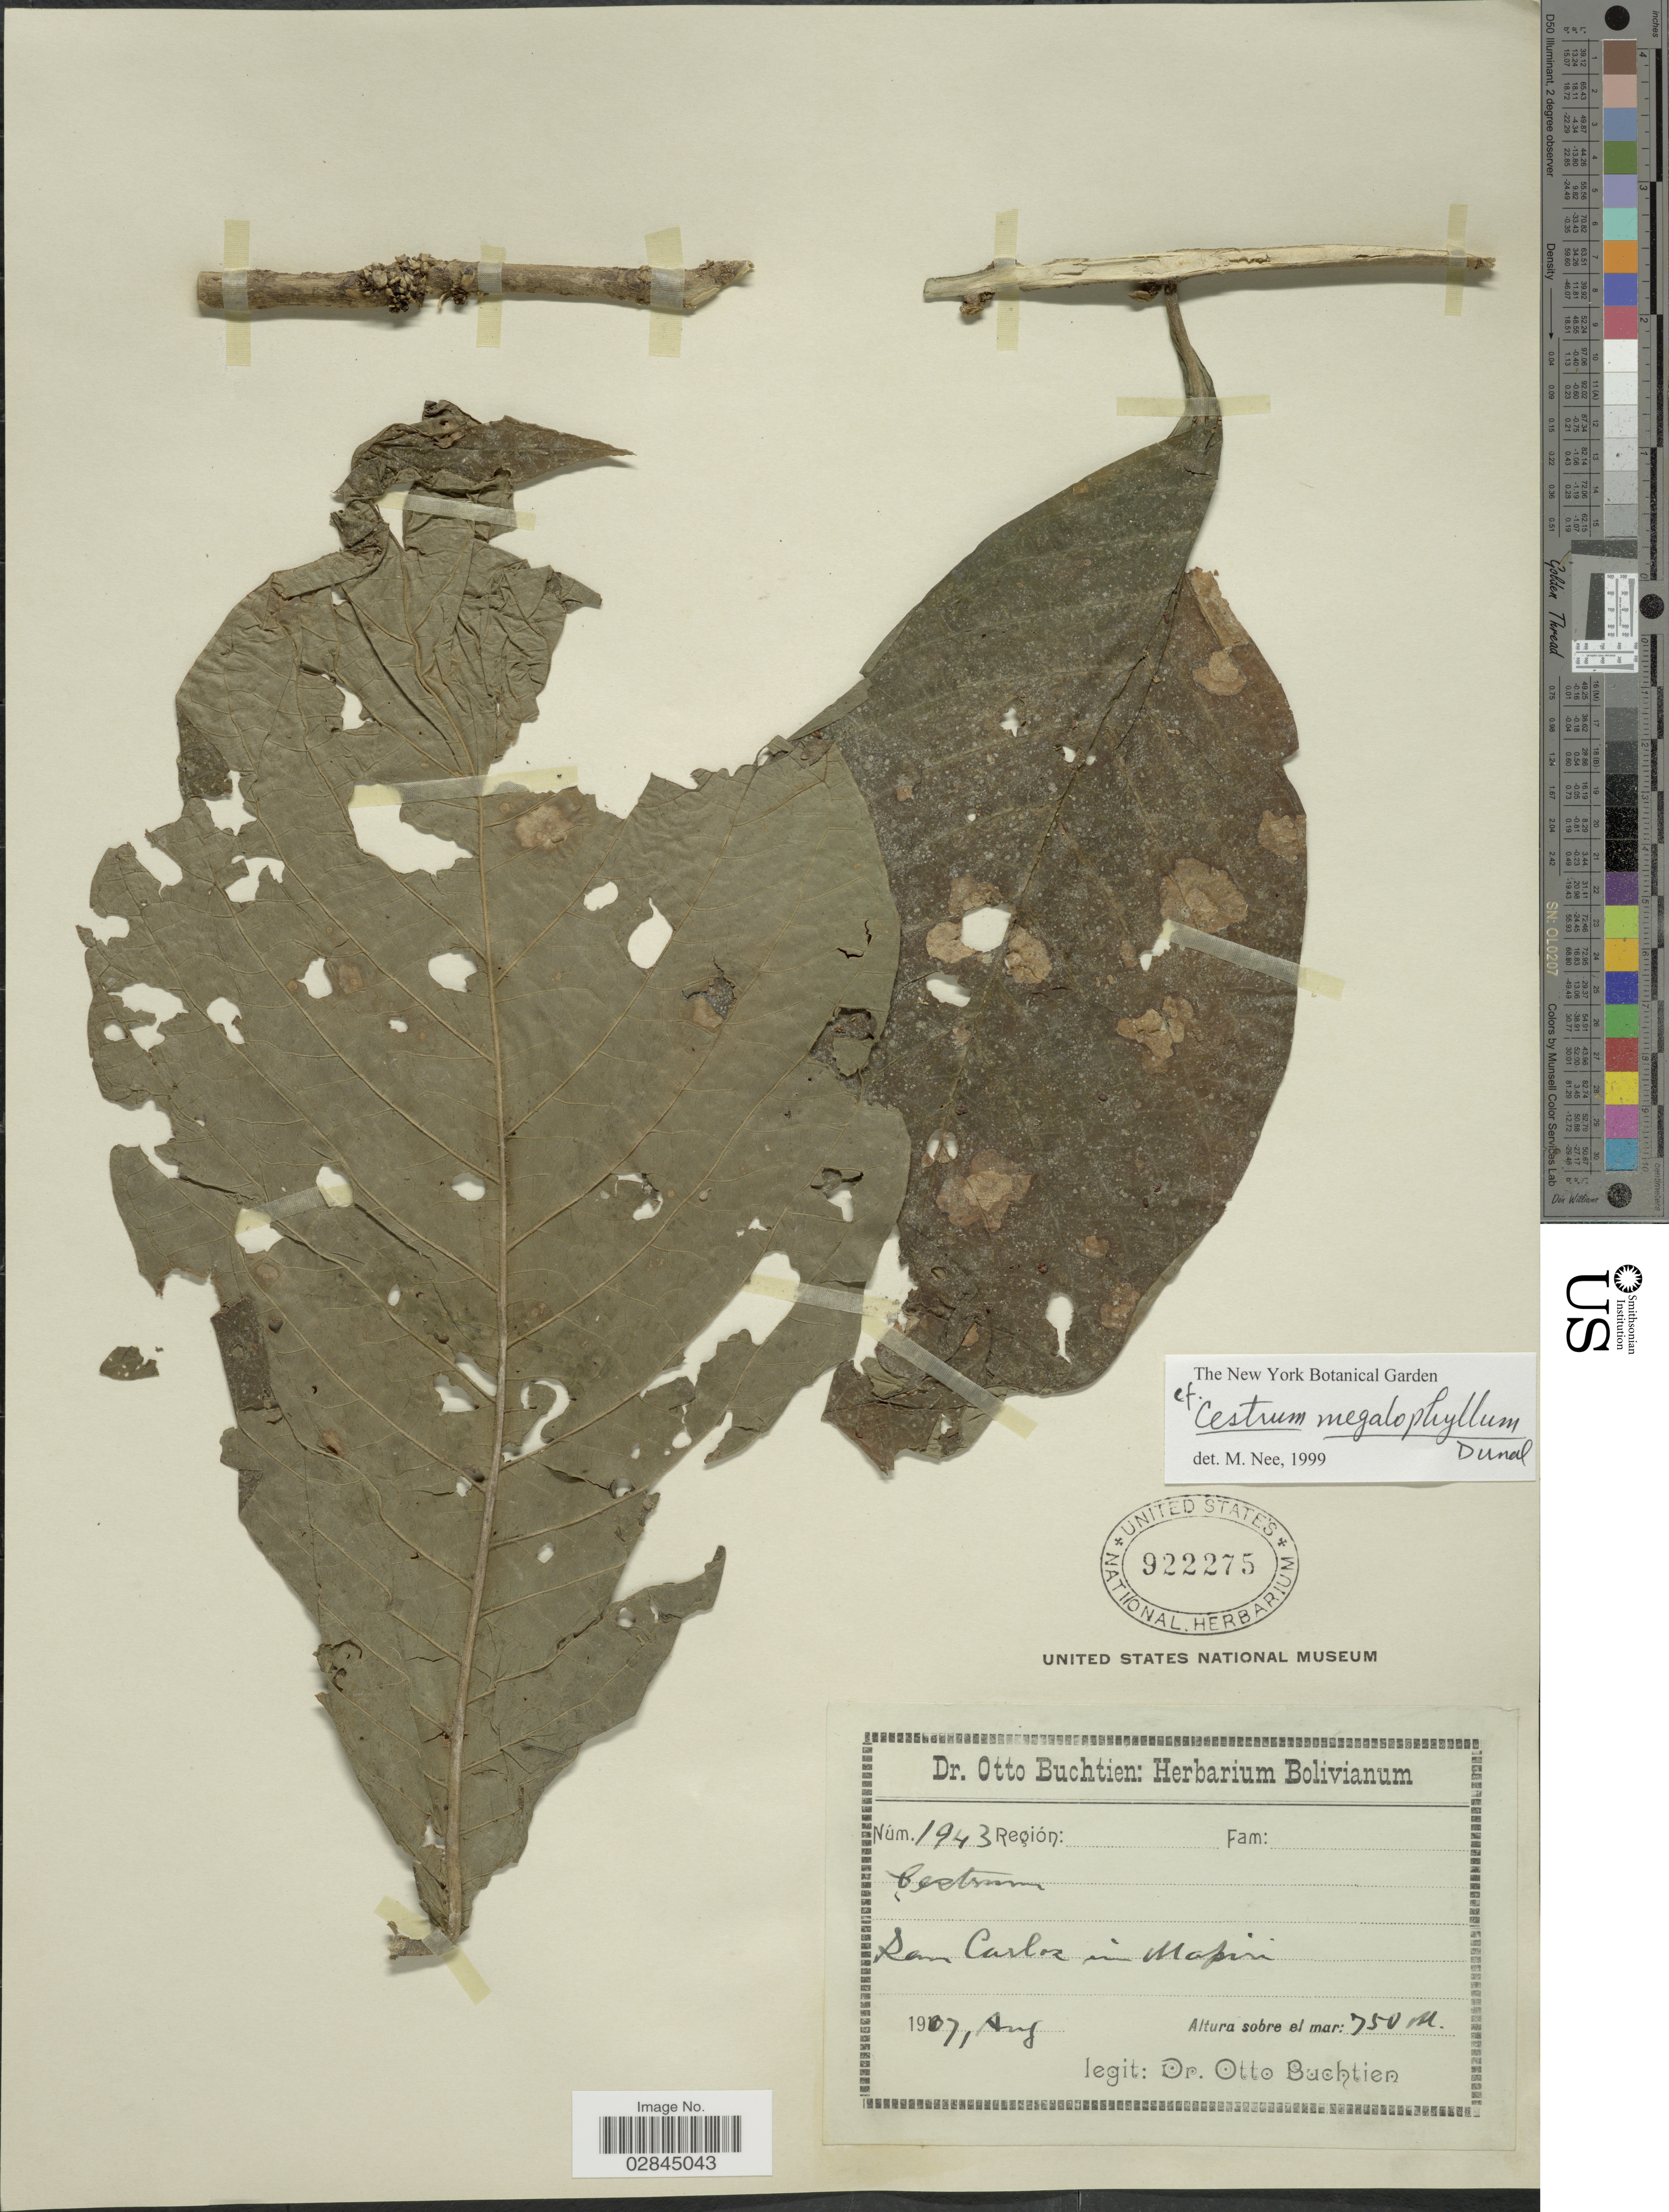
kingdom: Plantae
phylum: Tracheophyta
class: Magnoliopsida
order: Solanales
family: Solanaceae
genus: Cestrum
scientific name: Cestrum schlechtendahlii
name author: G. Don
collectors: O. Buchtien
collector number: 1943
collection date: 1907-08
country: Bolivia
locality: San Carlos in Mapiri.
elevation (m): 750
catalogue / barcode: US 922275